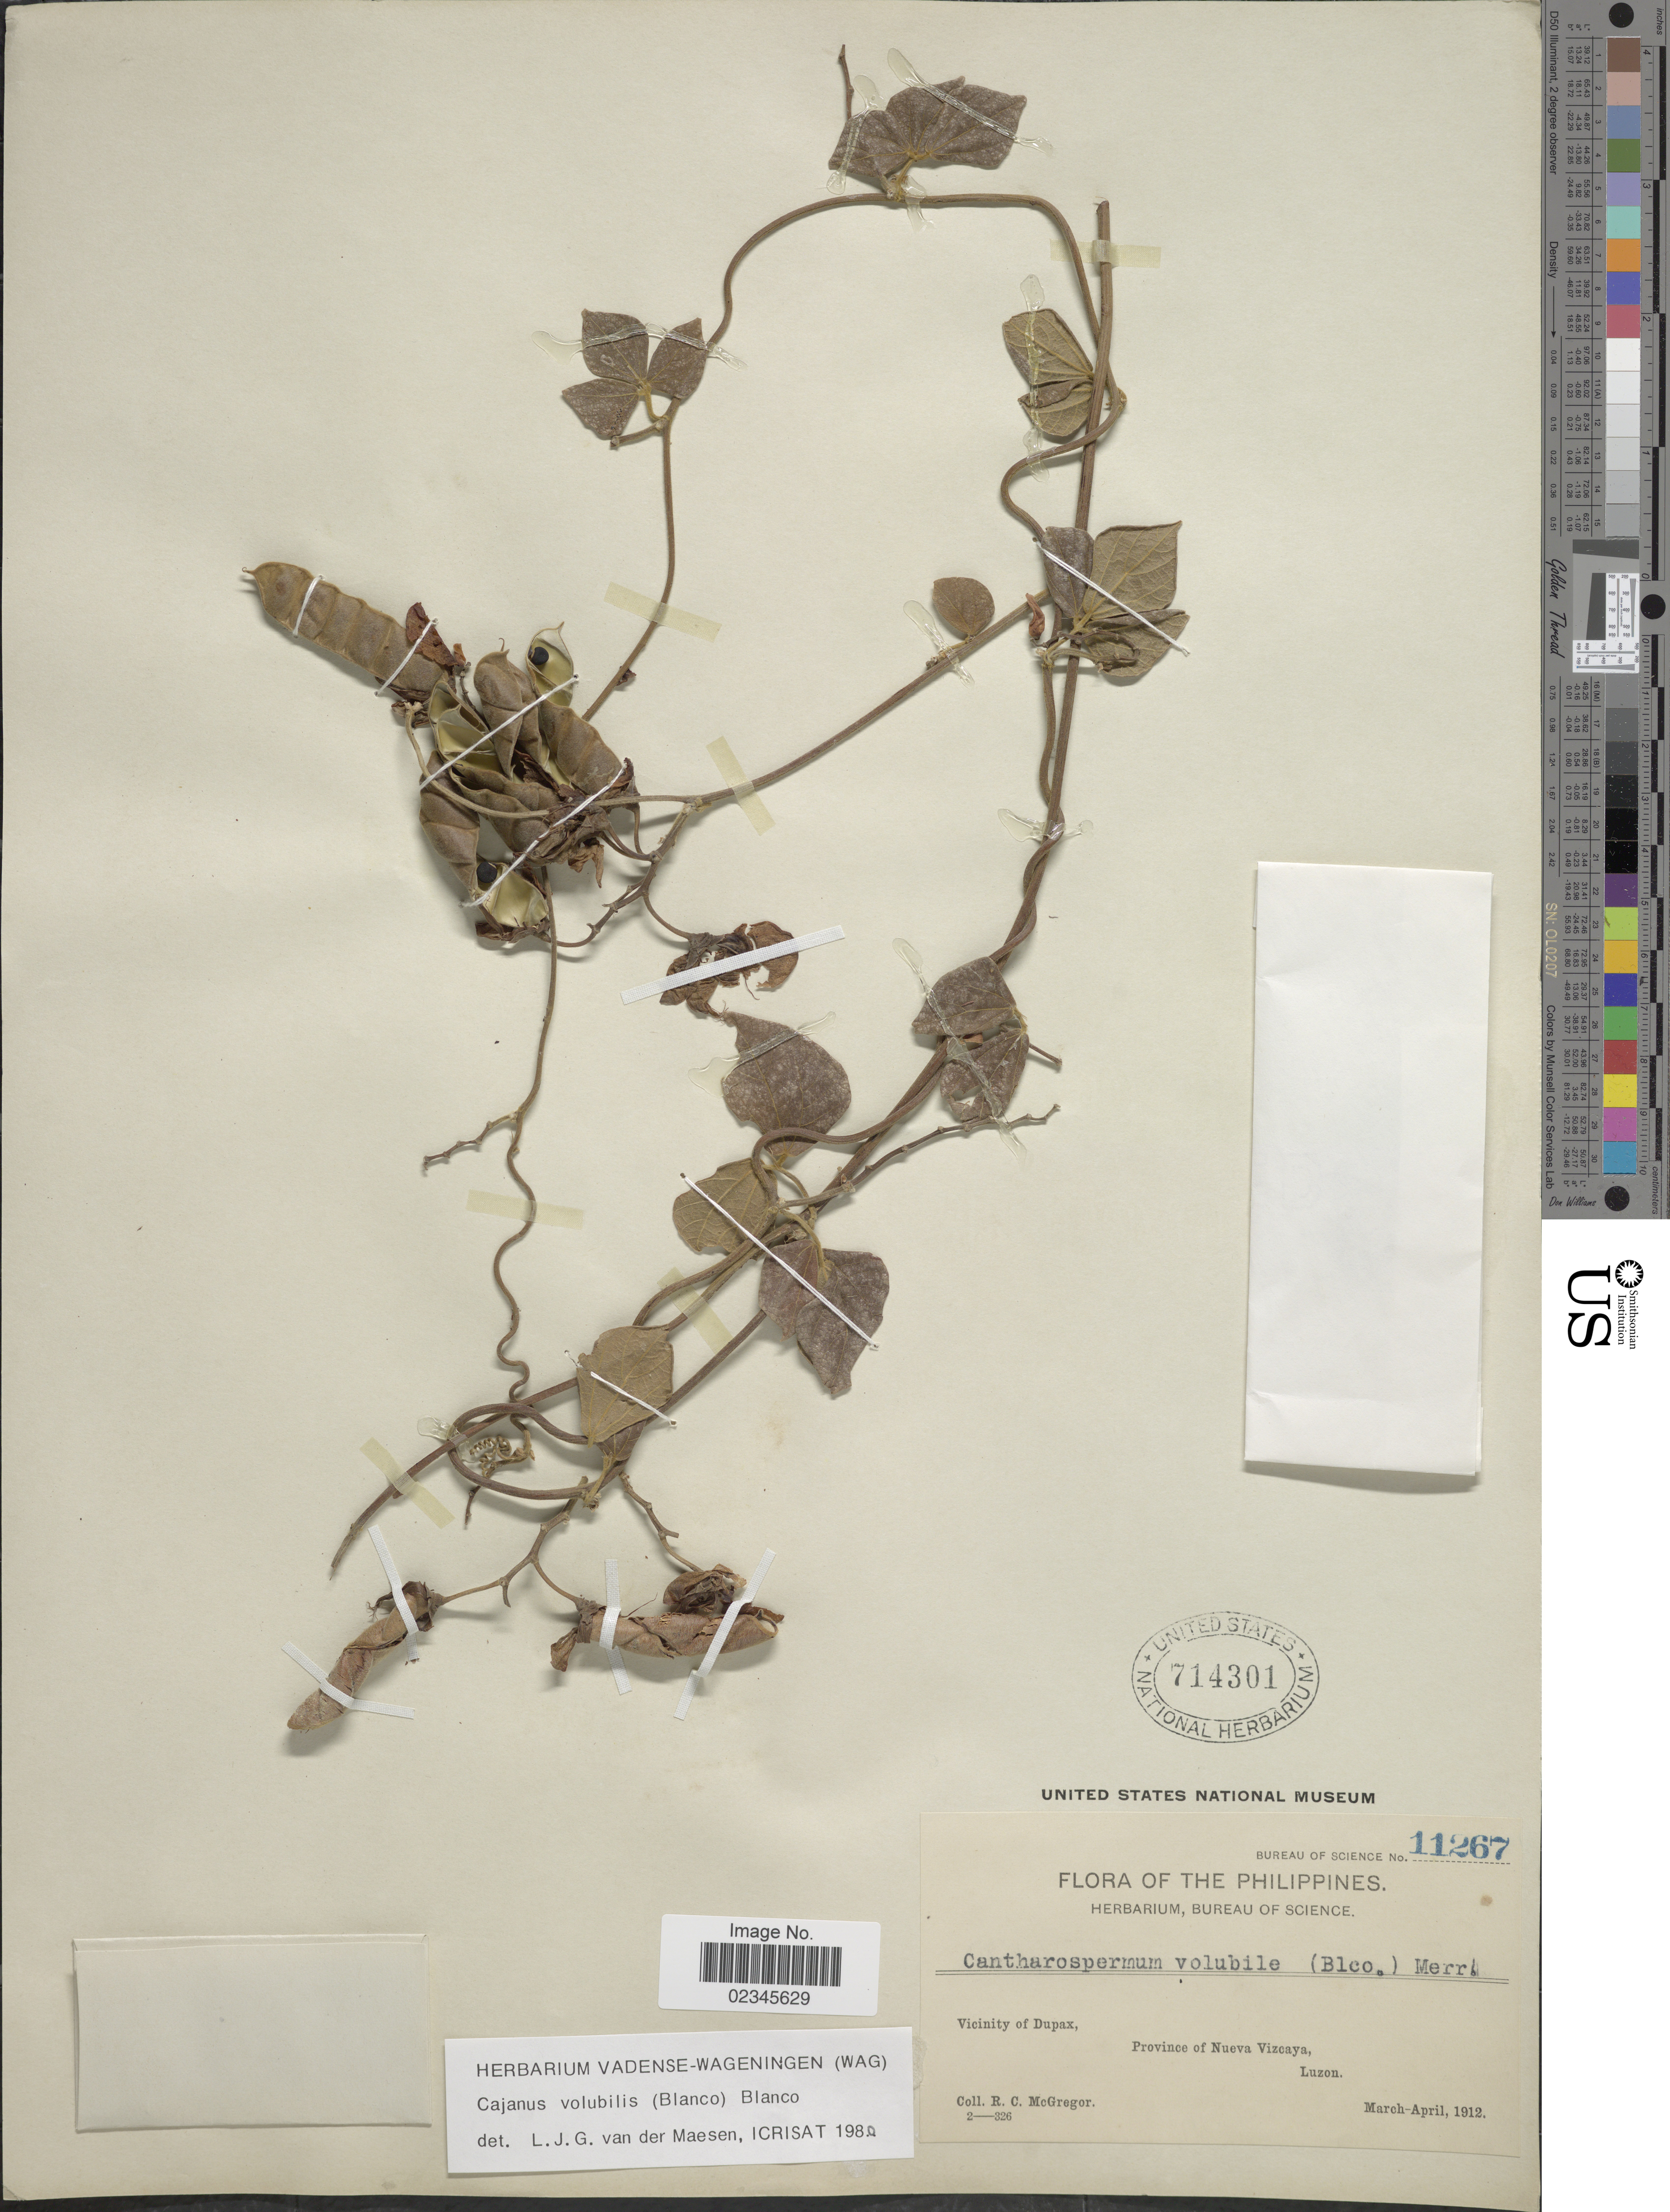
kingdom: Plantae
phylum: Tracheophyta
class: Magnoliopsida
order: Fabales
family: Fabaceae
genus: Cajanus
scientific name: Cajanus volubilis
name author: (Blanco) Blanco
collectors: R. C. McGregor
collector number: Bureau of Science 11267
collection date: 1912-03/1912-04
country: Philippines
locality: Vicinity of Dupax, Province of Nueva Vizcaya, Luzon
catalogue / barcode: US 714301